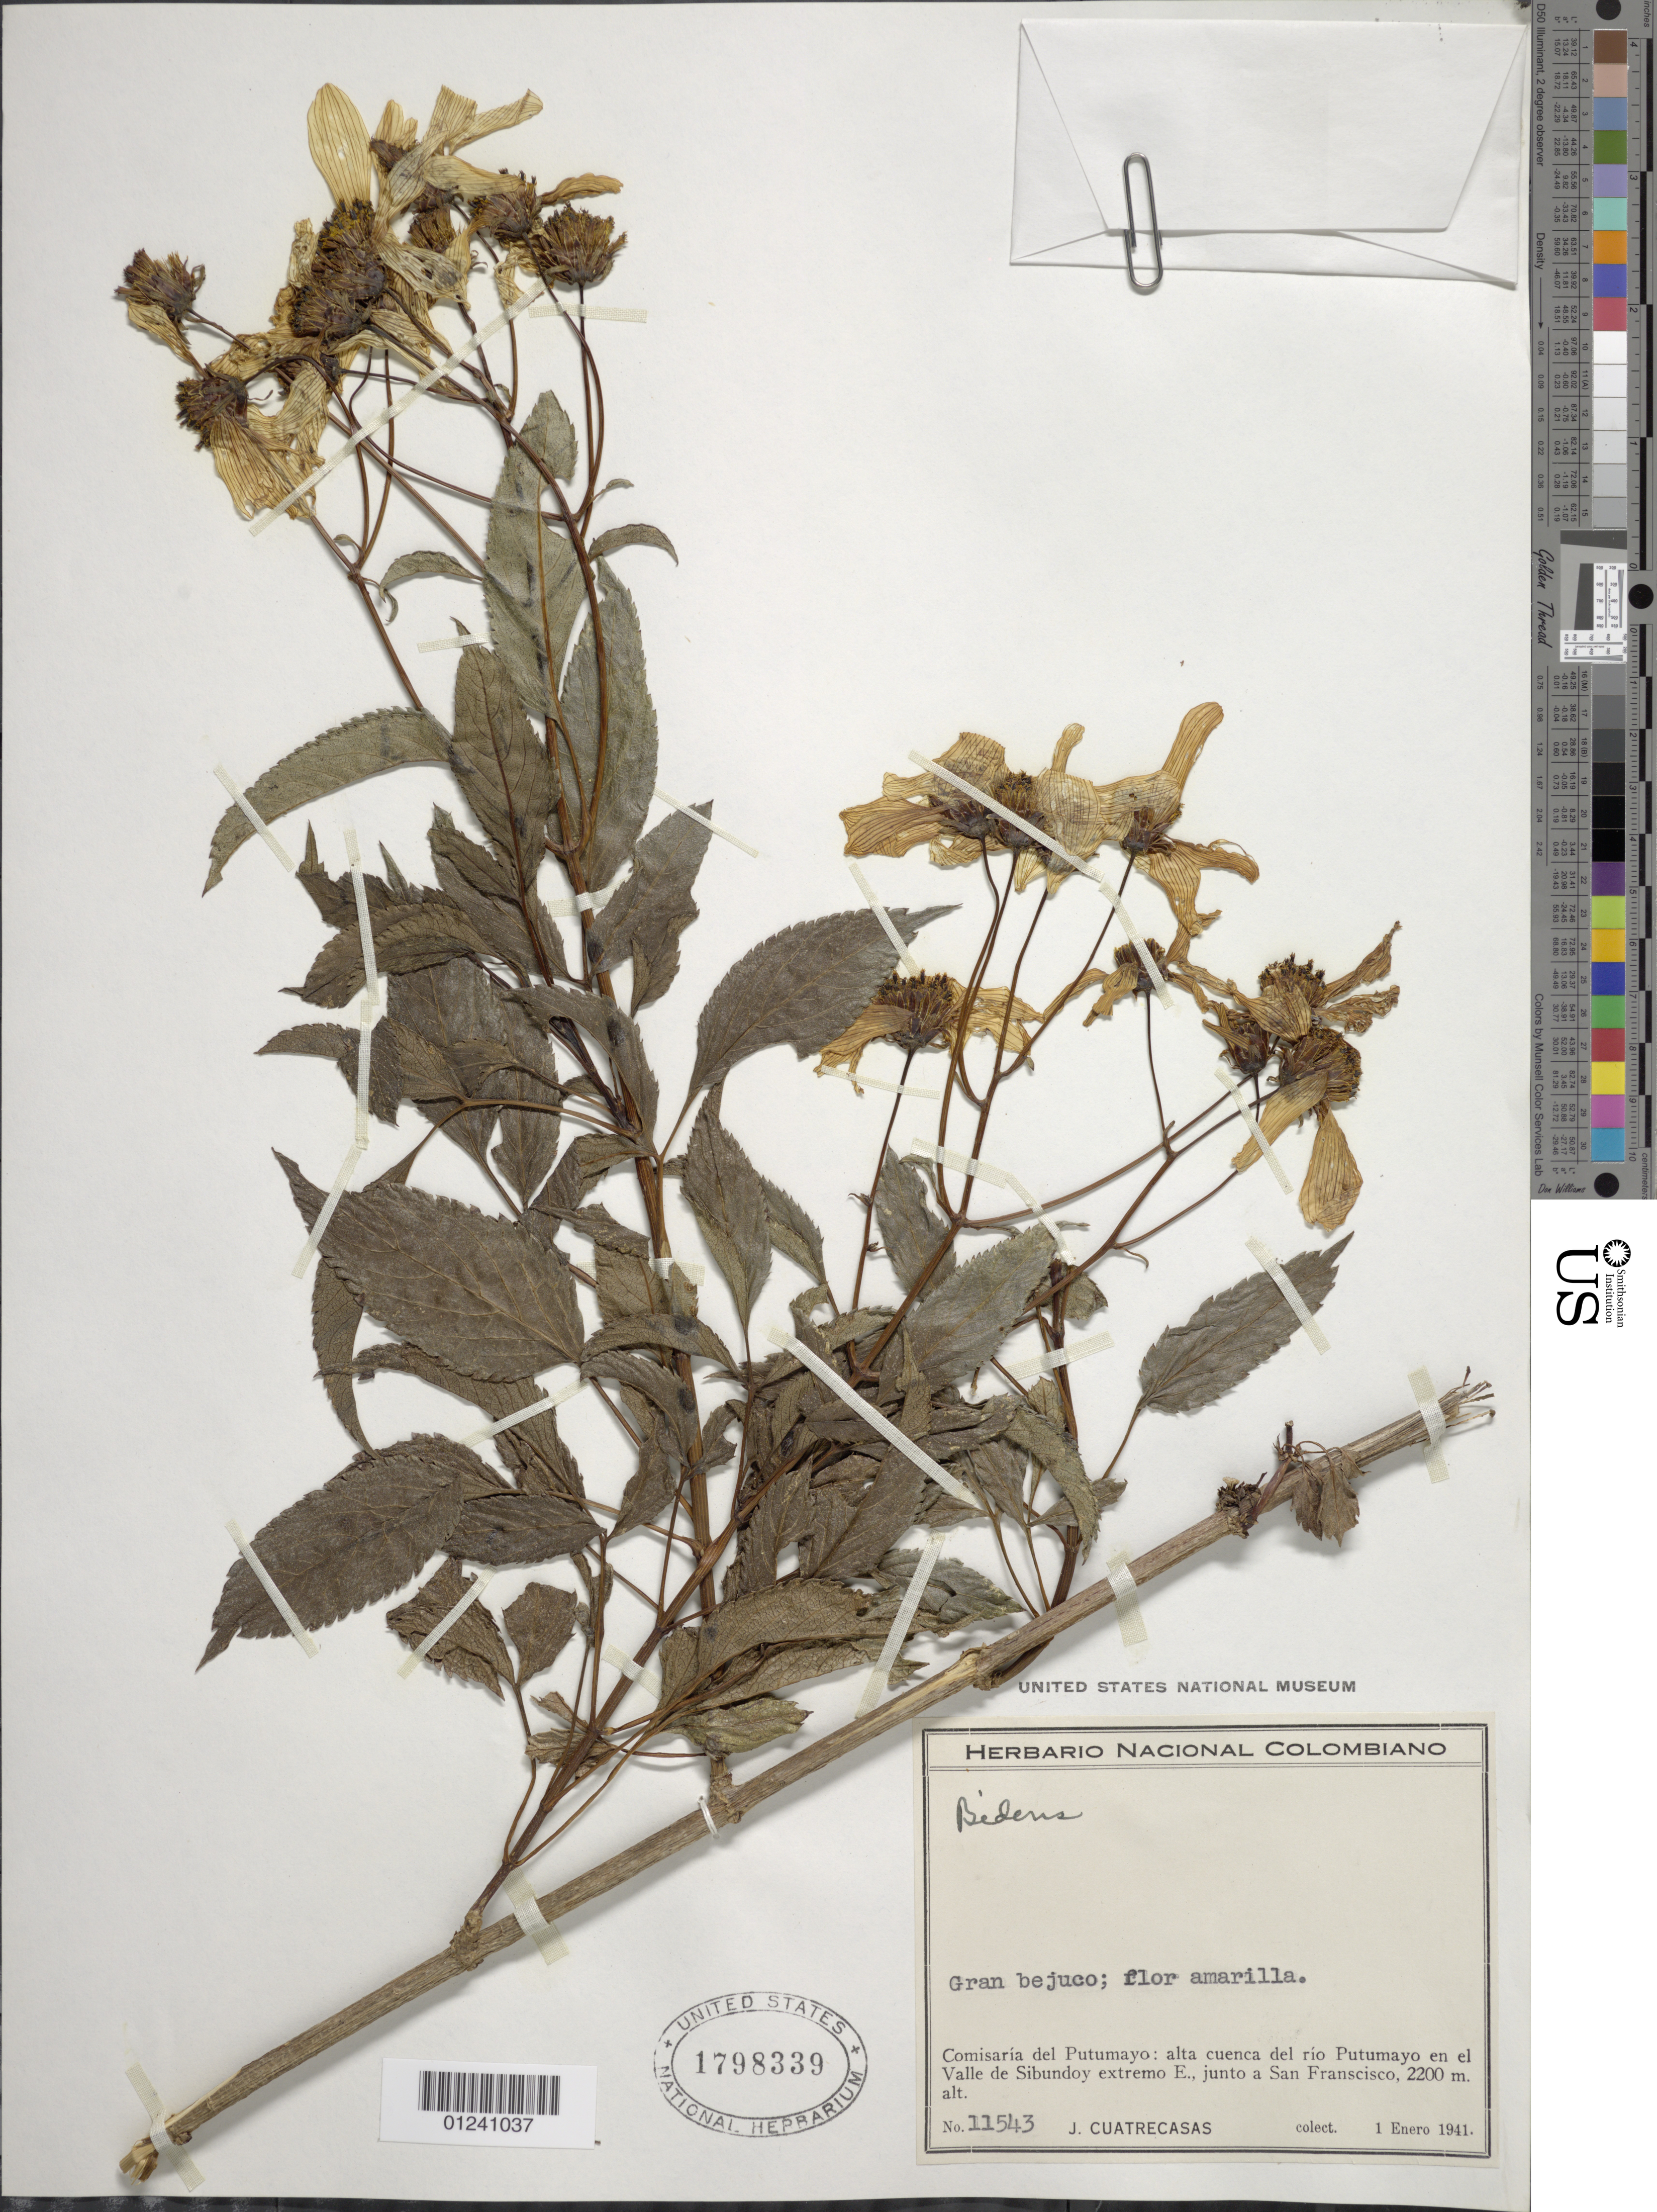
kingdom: Plantae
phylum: Tracheophyta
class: Magnoliopsida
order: Asterales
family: Asteraceae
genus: Bidens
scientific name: Bidens rubifolia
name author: Kunth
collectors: J. Cuatrecasas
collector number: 11543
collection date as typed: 01 Jan 1941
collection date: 1941-01-01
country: Colombia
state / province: Putumayo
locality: Alta Cuenca del Rio Putumayo en El Valle de Sibundoy extremo E, Junto a San Francisco.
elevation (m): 2200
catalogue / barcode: US 1798339